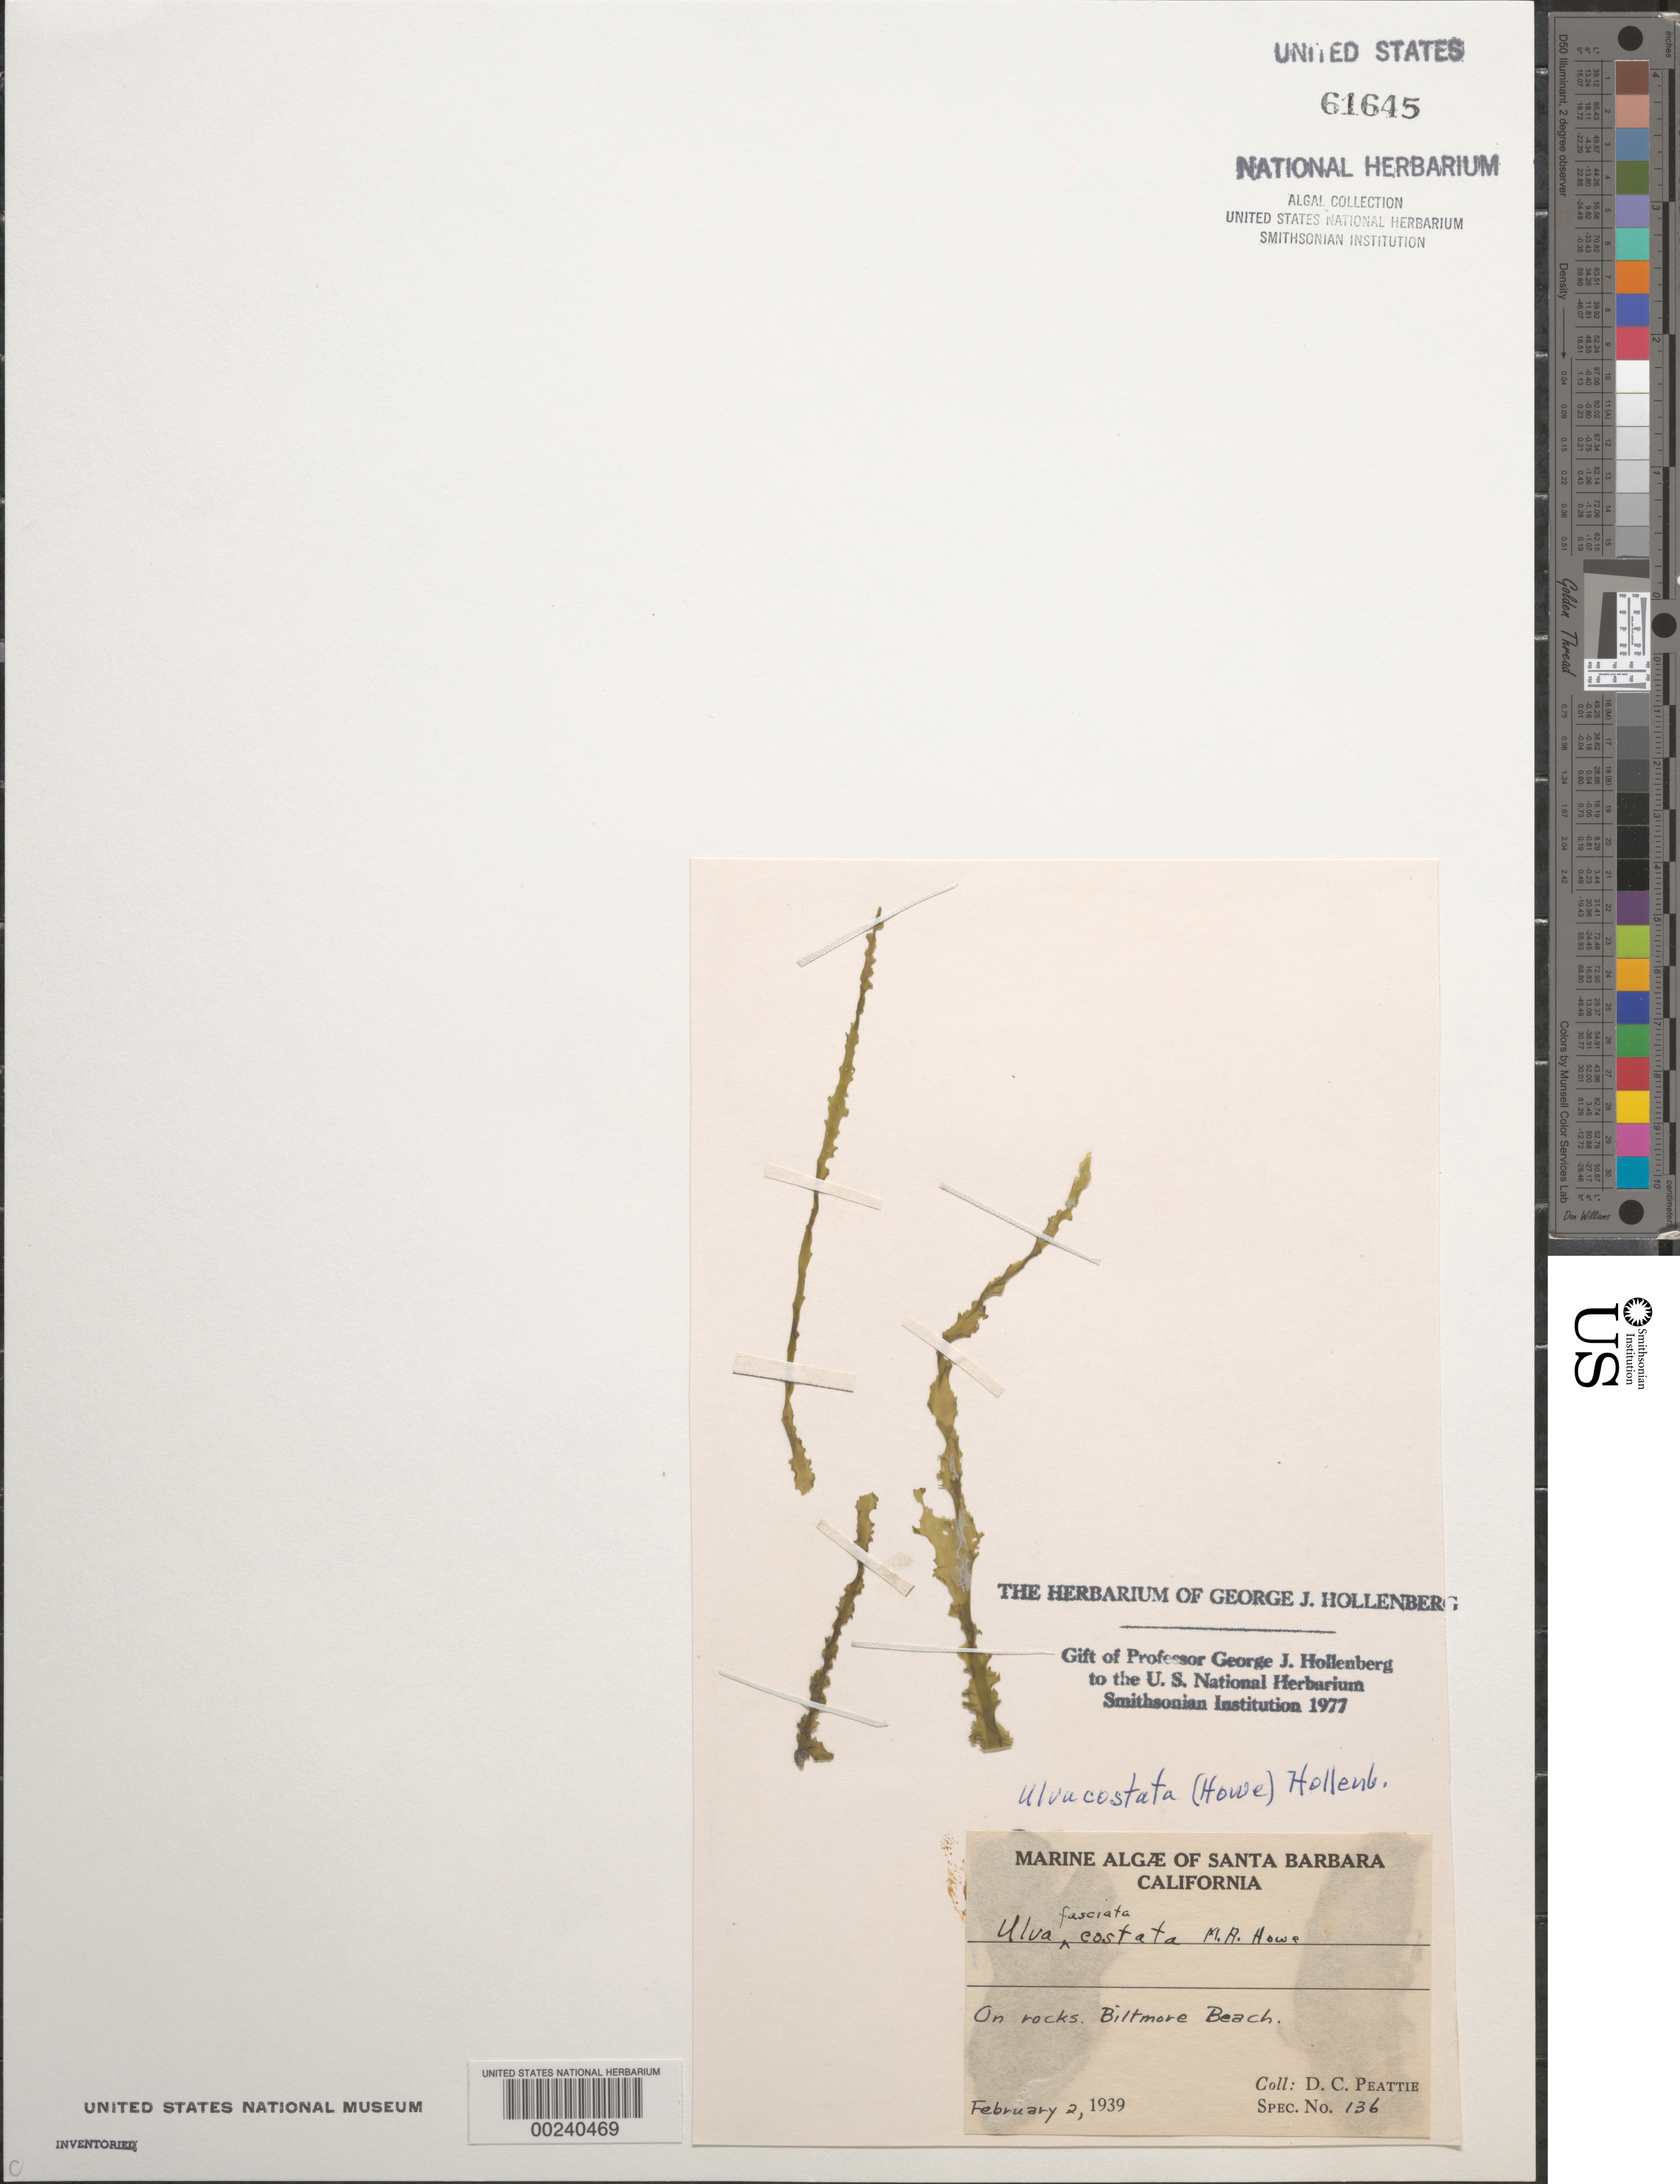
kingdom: Plantae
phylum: Chlorophyta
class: Ulvophyceae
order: Ulvales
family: Ulvaceae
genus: Ulva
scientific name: Ulva costata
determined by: Hollenberg, George J.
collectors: D. Peattie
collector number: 136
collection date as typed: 02 Feb 1939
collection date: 1939-02-02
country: United States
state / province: California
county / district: Santa Barbara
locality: Biltmore Beach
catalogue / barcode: US 61645